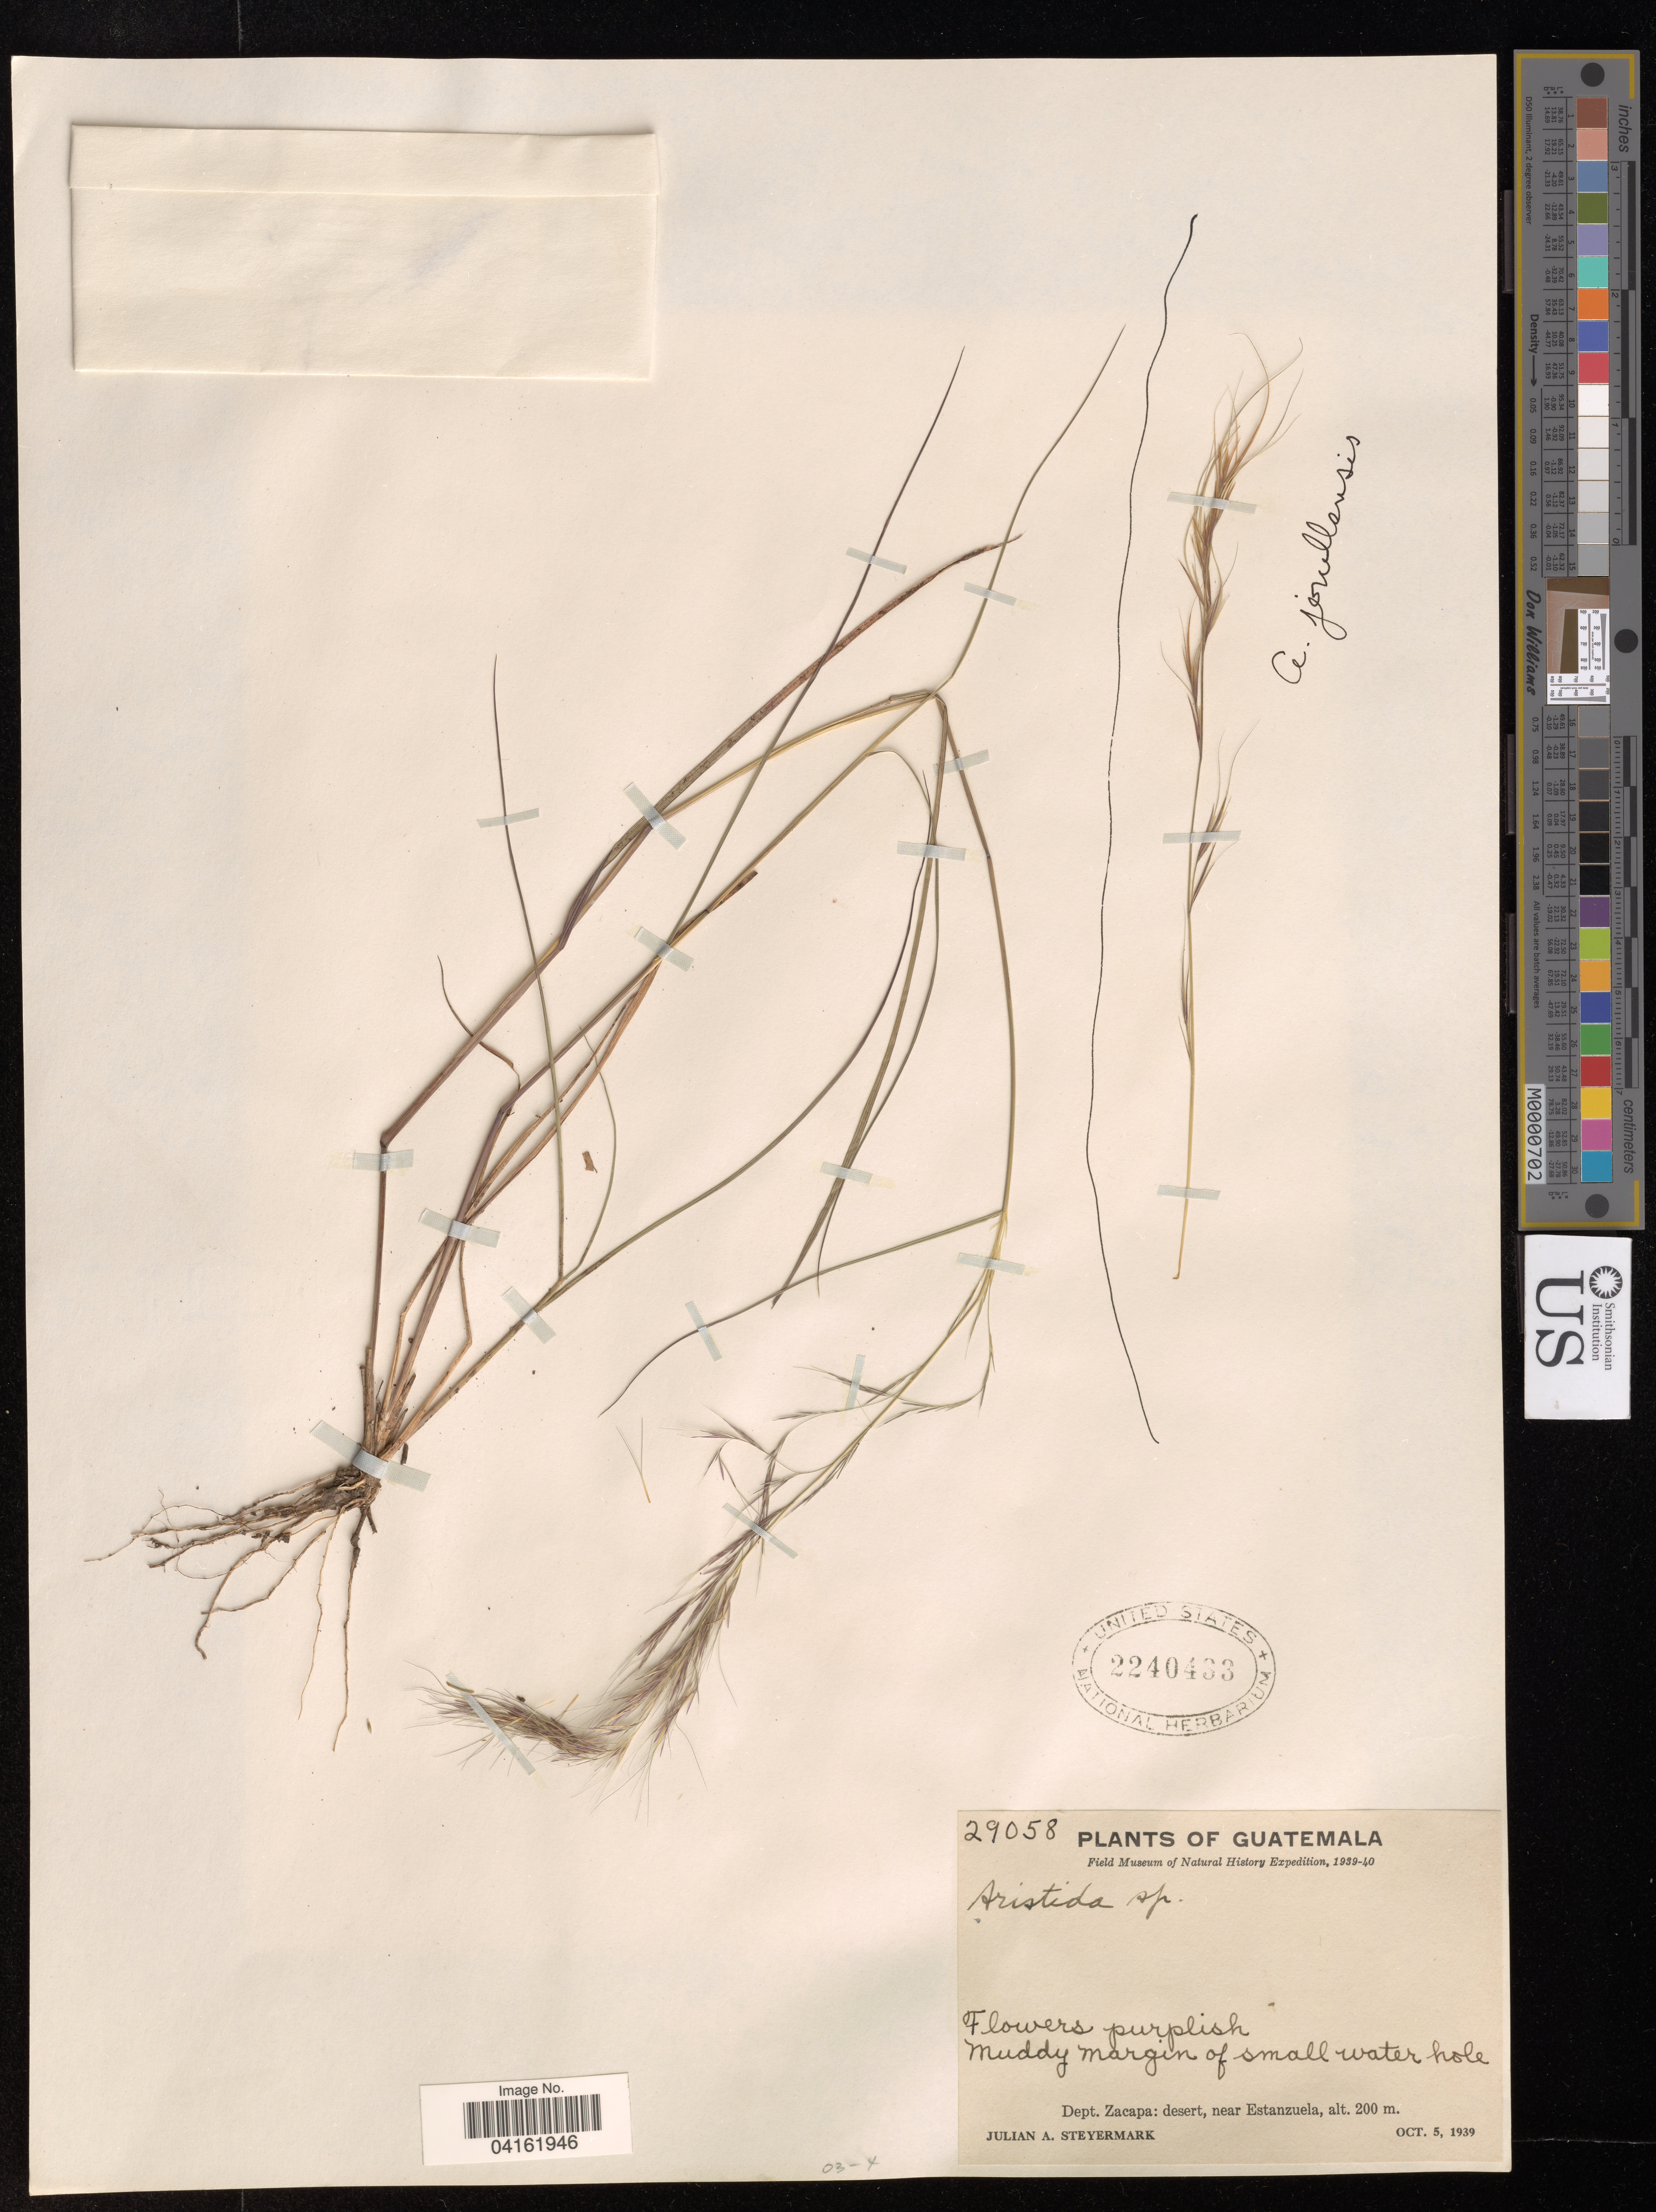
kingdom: Plantae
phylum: Tracheophyta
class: Liliopsida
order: Poales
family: Poaceae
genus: Aristida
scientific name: Aristida sp.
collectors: J. Steyermark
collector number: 29058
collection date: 1939-10-05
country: Guatemala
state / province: Zacapa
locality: Desert, near Estanzuela.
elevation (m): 200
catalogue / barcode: US 2240433